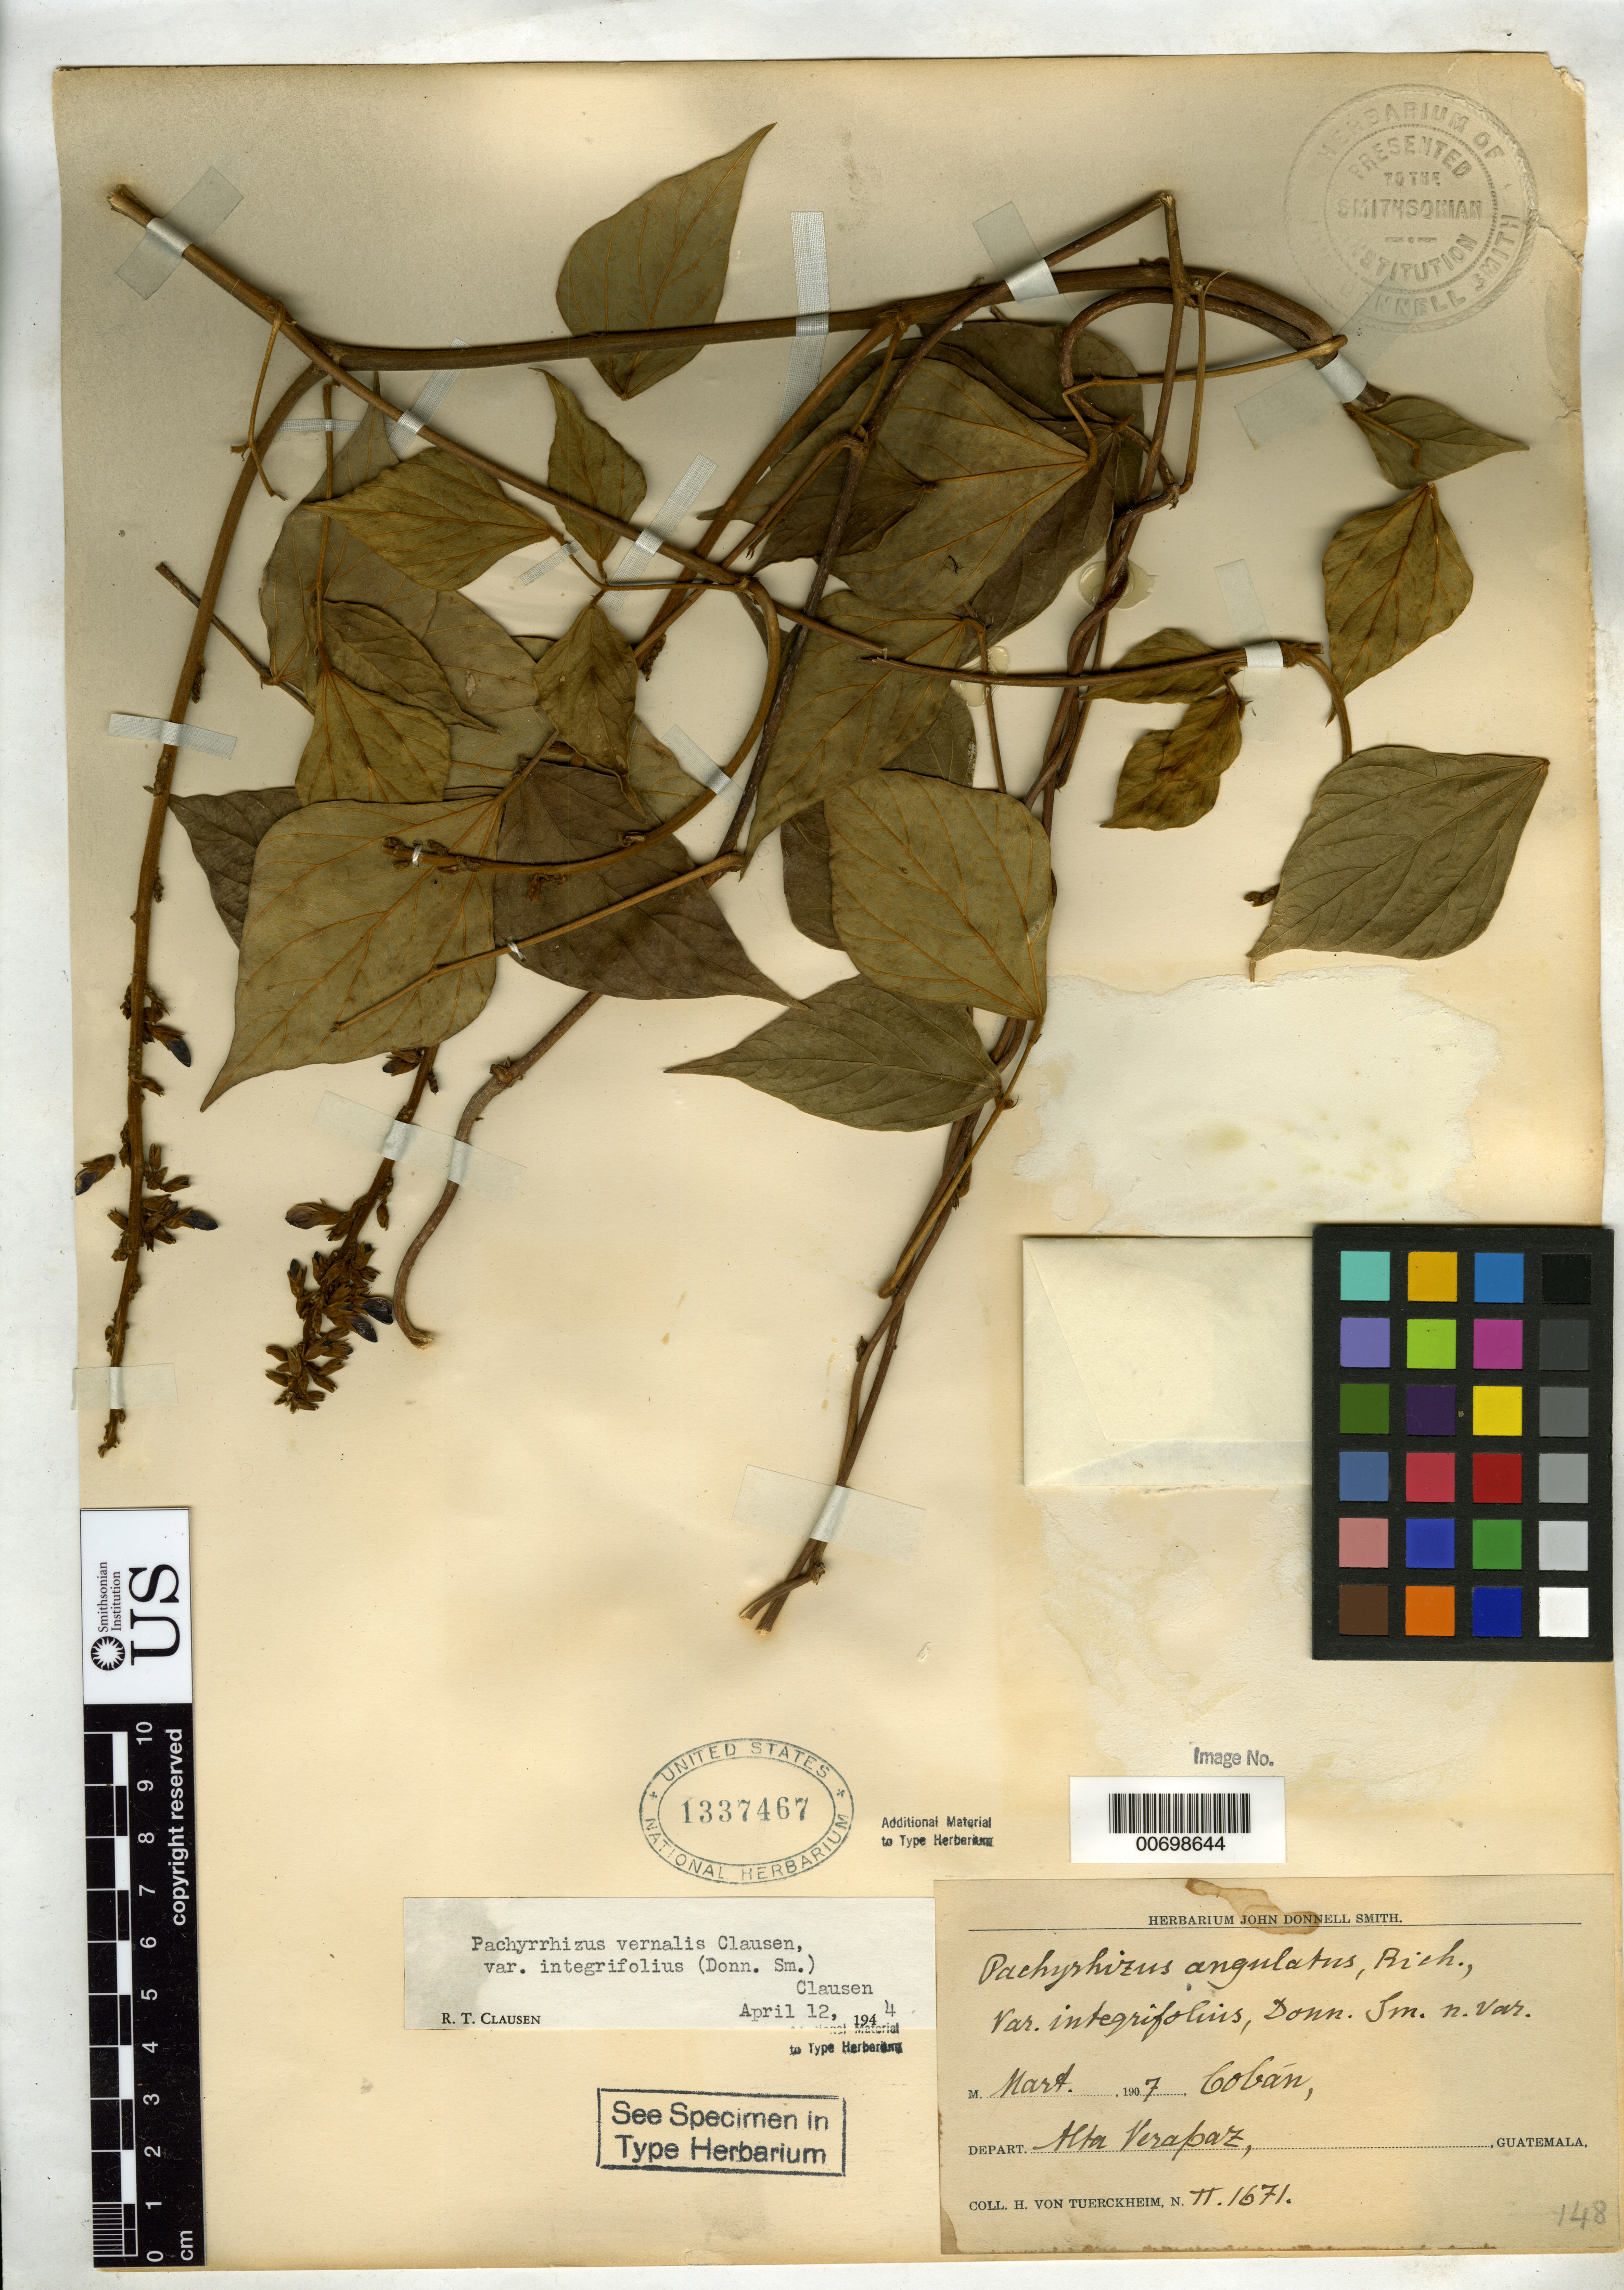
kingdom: Plantae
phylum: Tracheophyta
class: Magnoliopsida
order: Fabales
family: Fabaceae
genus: Pachyrhizus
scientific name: Pachyrhizus angulatus var. integrifolius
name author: Donn. Sm.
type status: Isotype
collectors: H. von Türckheim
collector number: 1671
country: Guatemala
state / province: Alta Verapaz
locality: Cobán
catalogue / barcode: US 1337467